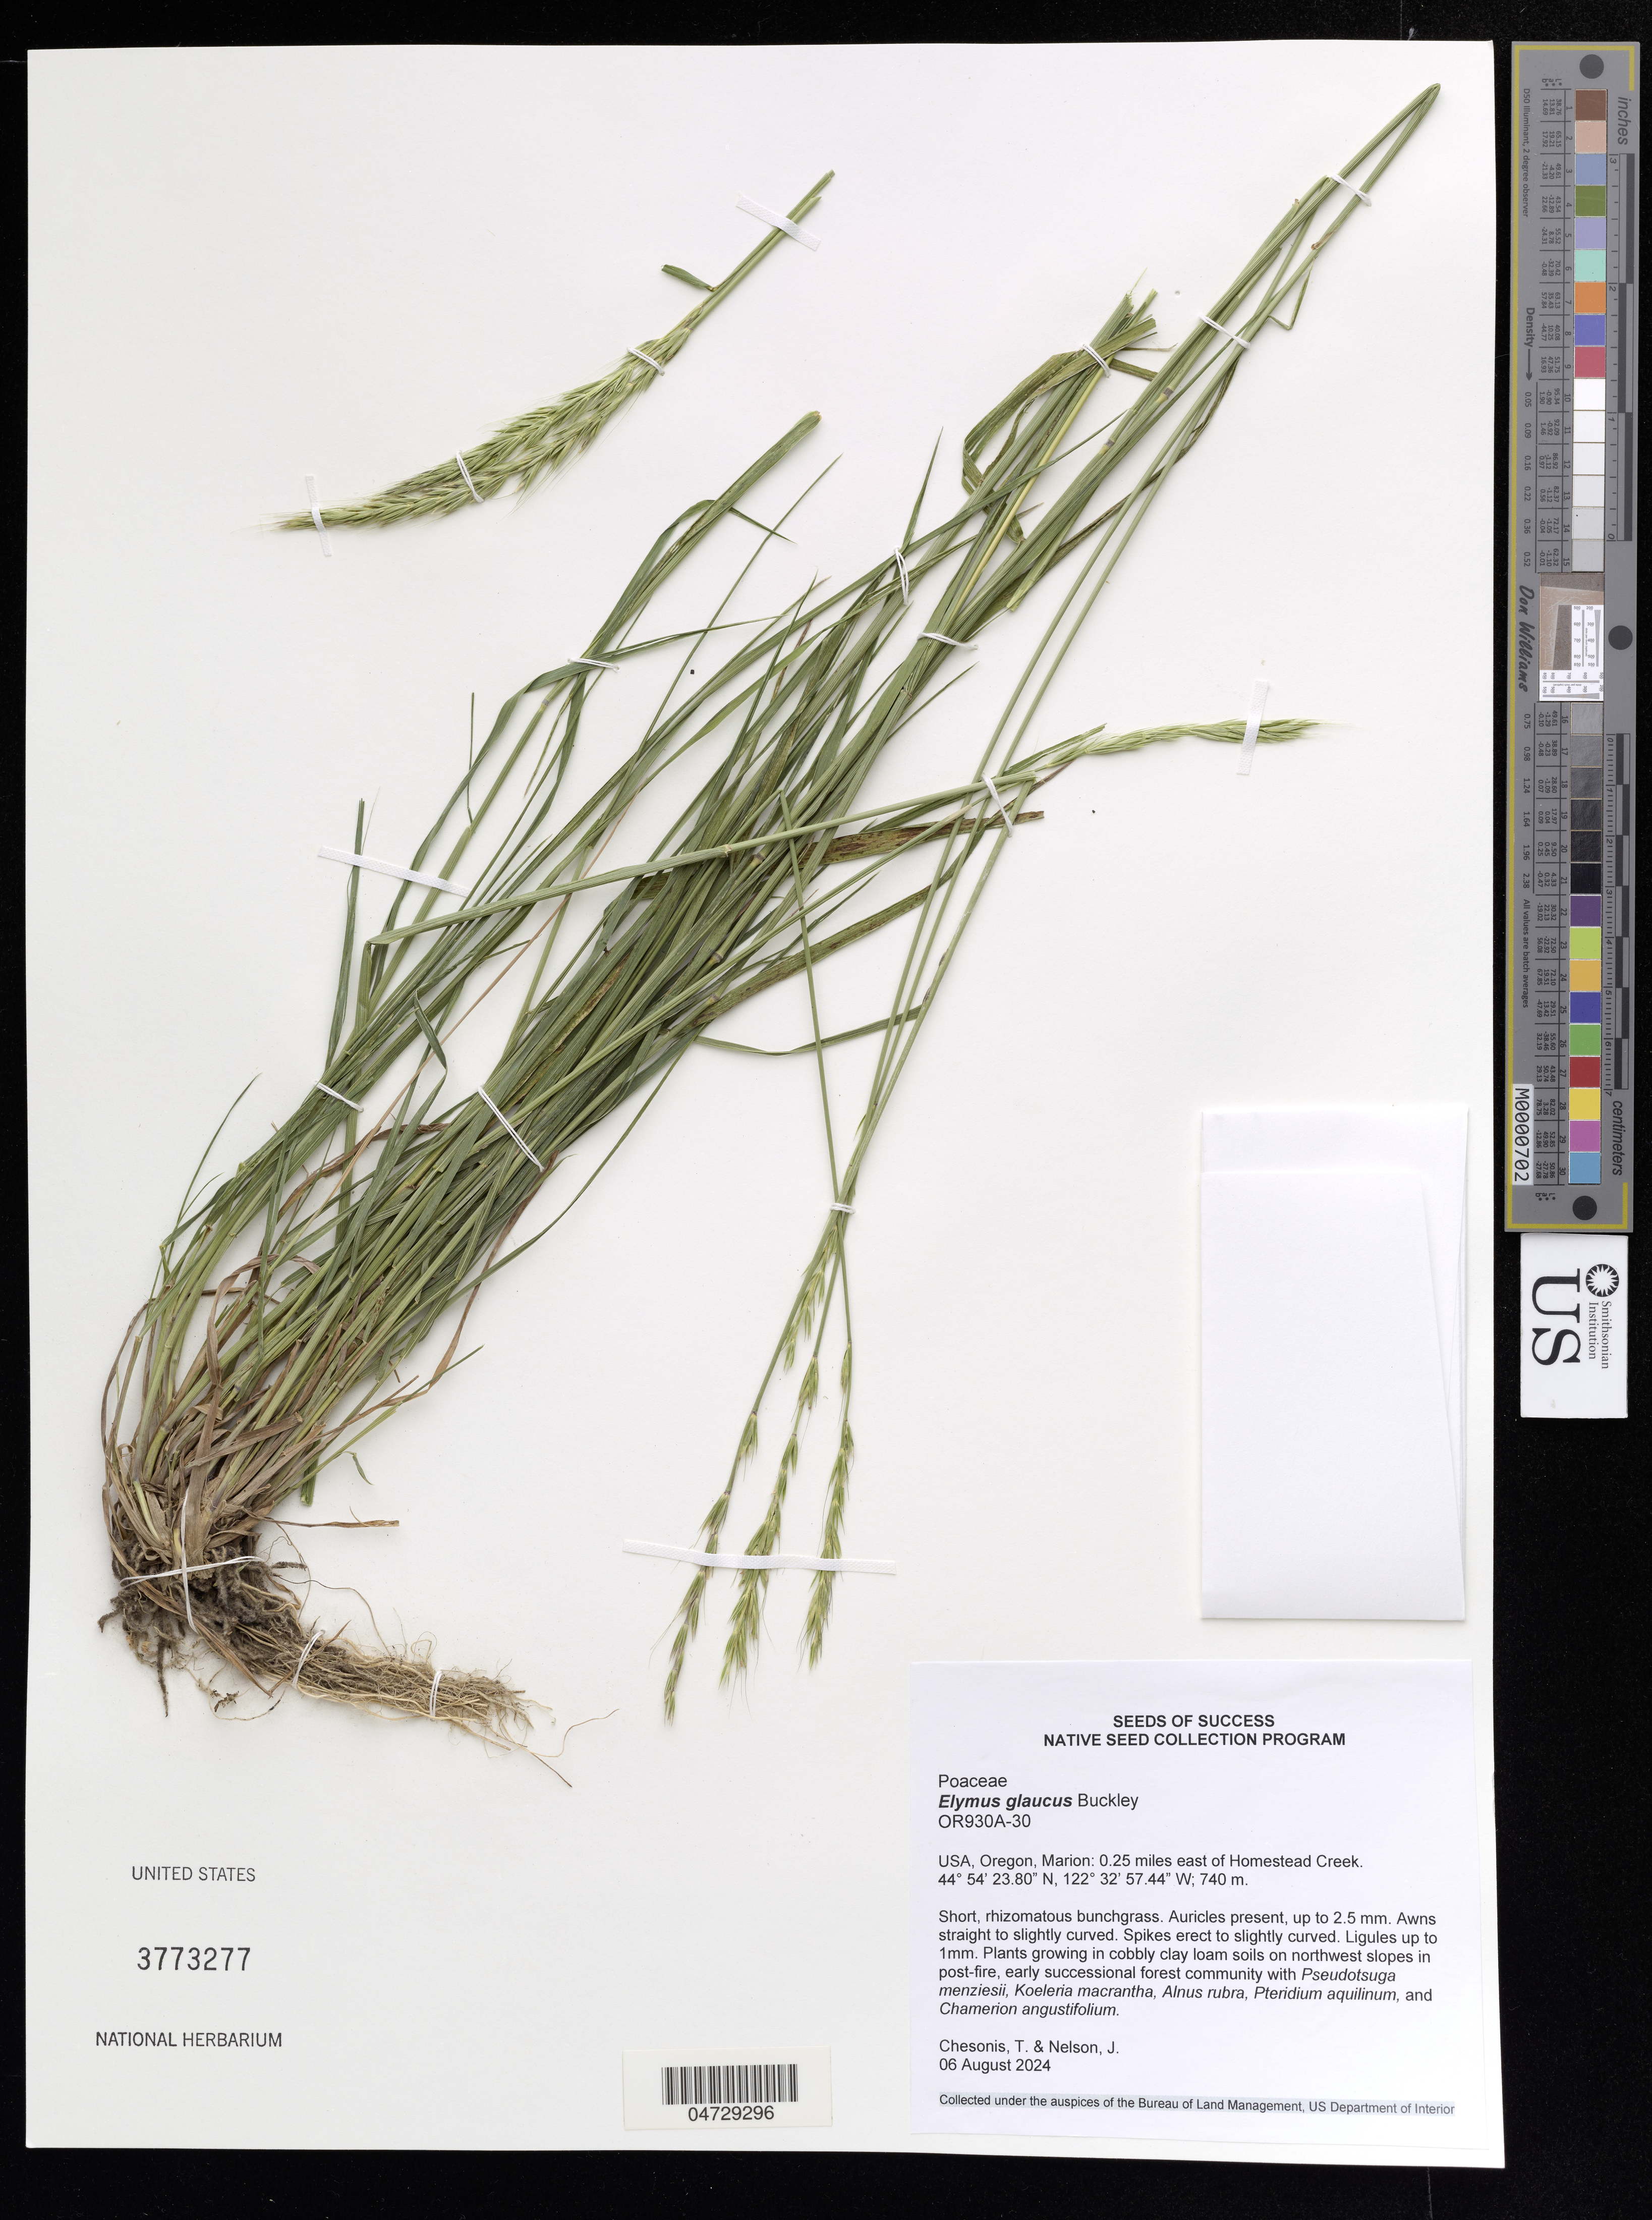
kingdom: Plantae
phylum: Tracheophyta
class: Liliopsida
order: Poales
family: Poaceae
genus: Elymus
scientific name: Elymus glaucus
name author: Buckley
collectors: T. Chesonis & J. Nelson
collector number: OR930A-30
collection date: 2024-08-06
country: United States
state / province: Oregon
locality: Marion: 0.25 miles east of Homestead Creek.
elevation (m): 740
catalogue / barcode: US 3773277